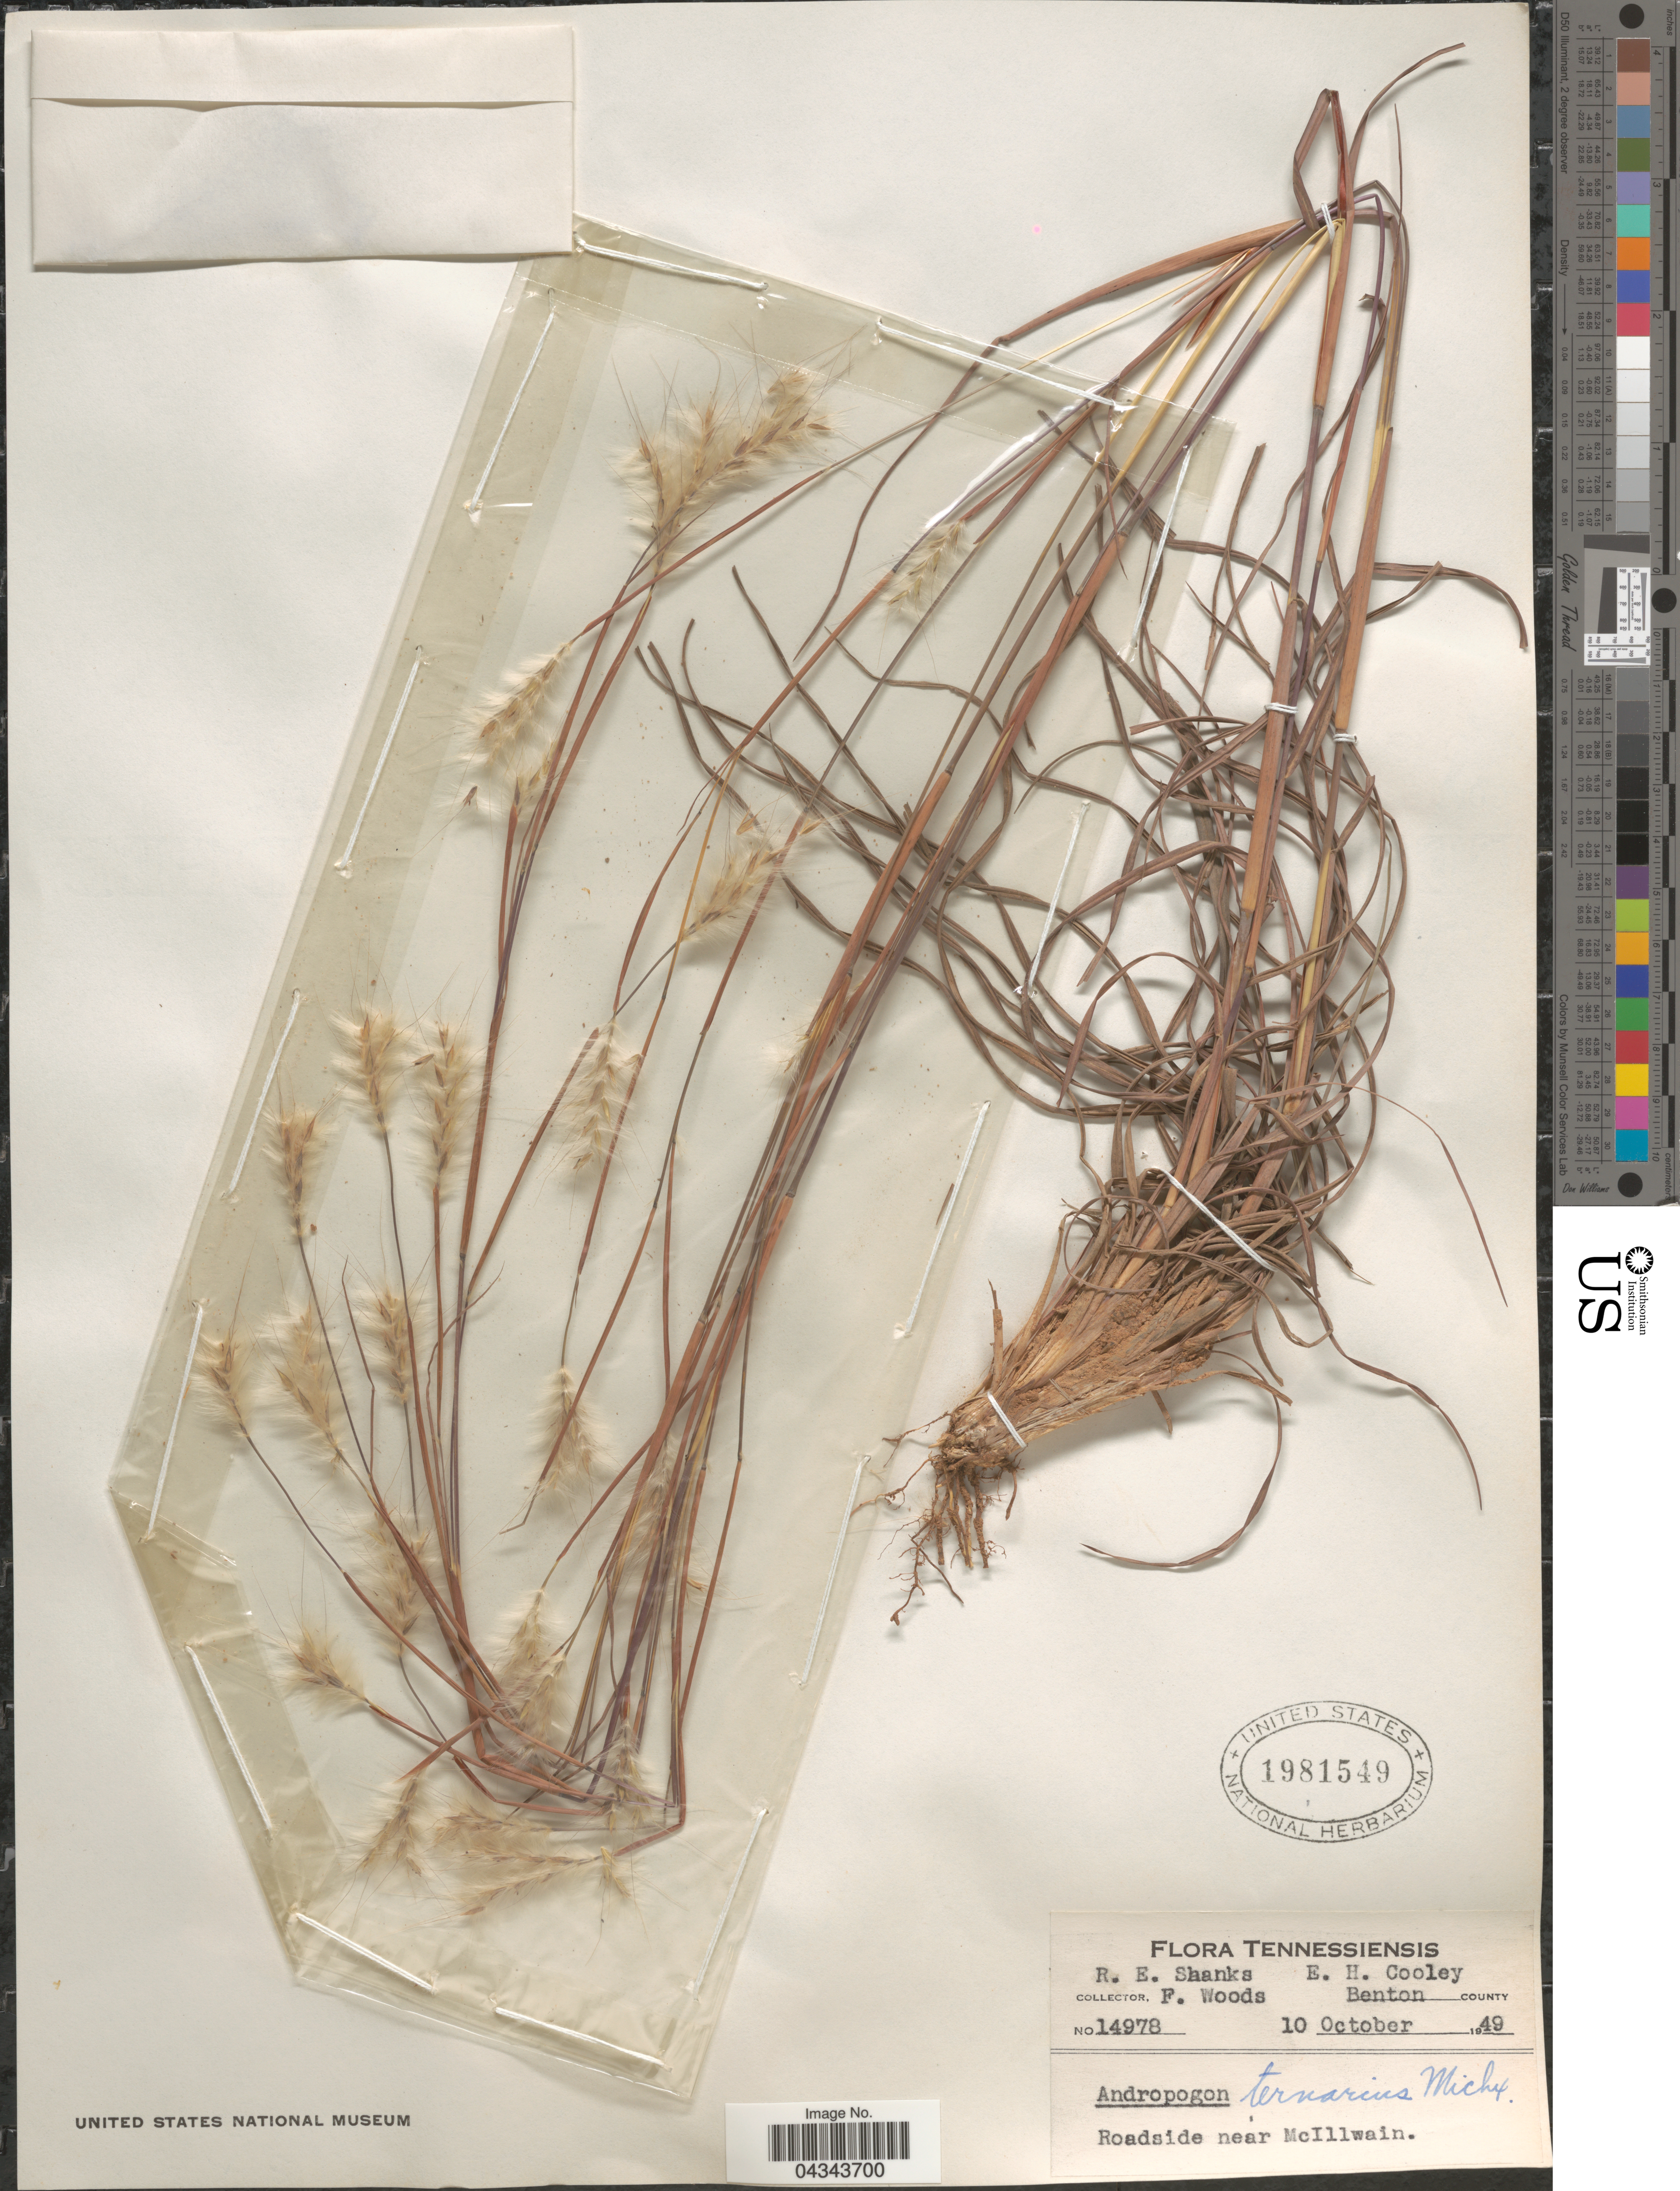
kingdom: Plantae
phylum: Tracheophyta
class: Liliopsida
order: Poales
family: Poaceae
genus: Andropogon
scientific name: Andropogon ternarius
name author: Michx.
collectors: R. Shanks, E. H. Cooley & F. Woods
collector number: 14978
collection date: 1949-10-10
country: United States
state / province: Tennessee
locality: Benton County. Roadside near McIllwain.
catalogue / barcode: US 1981549